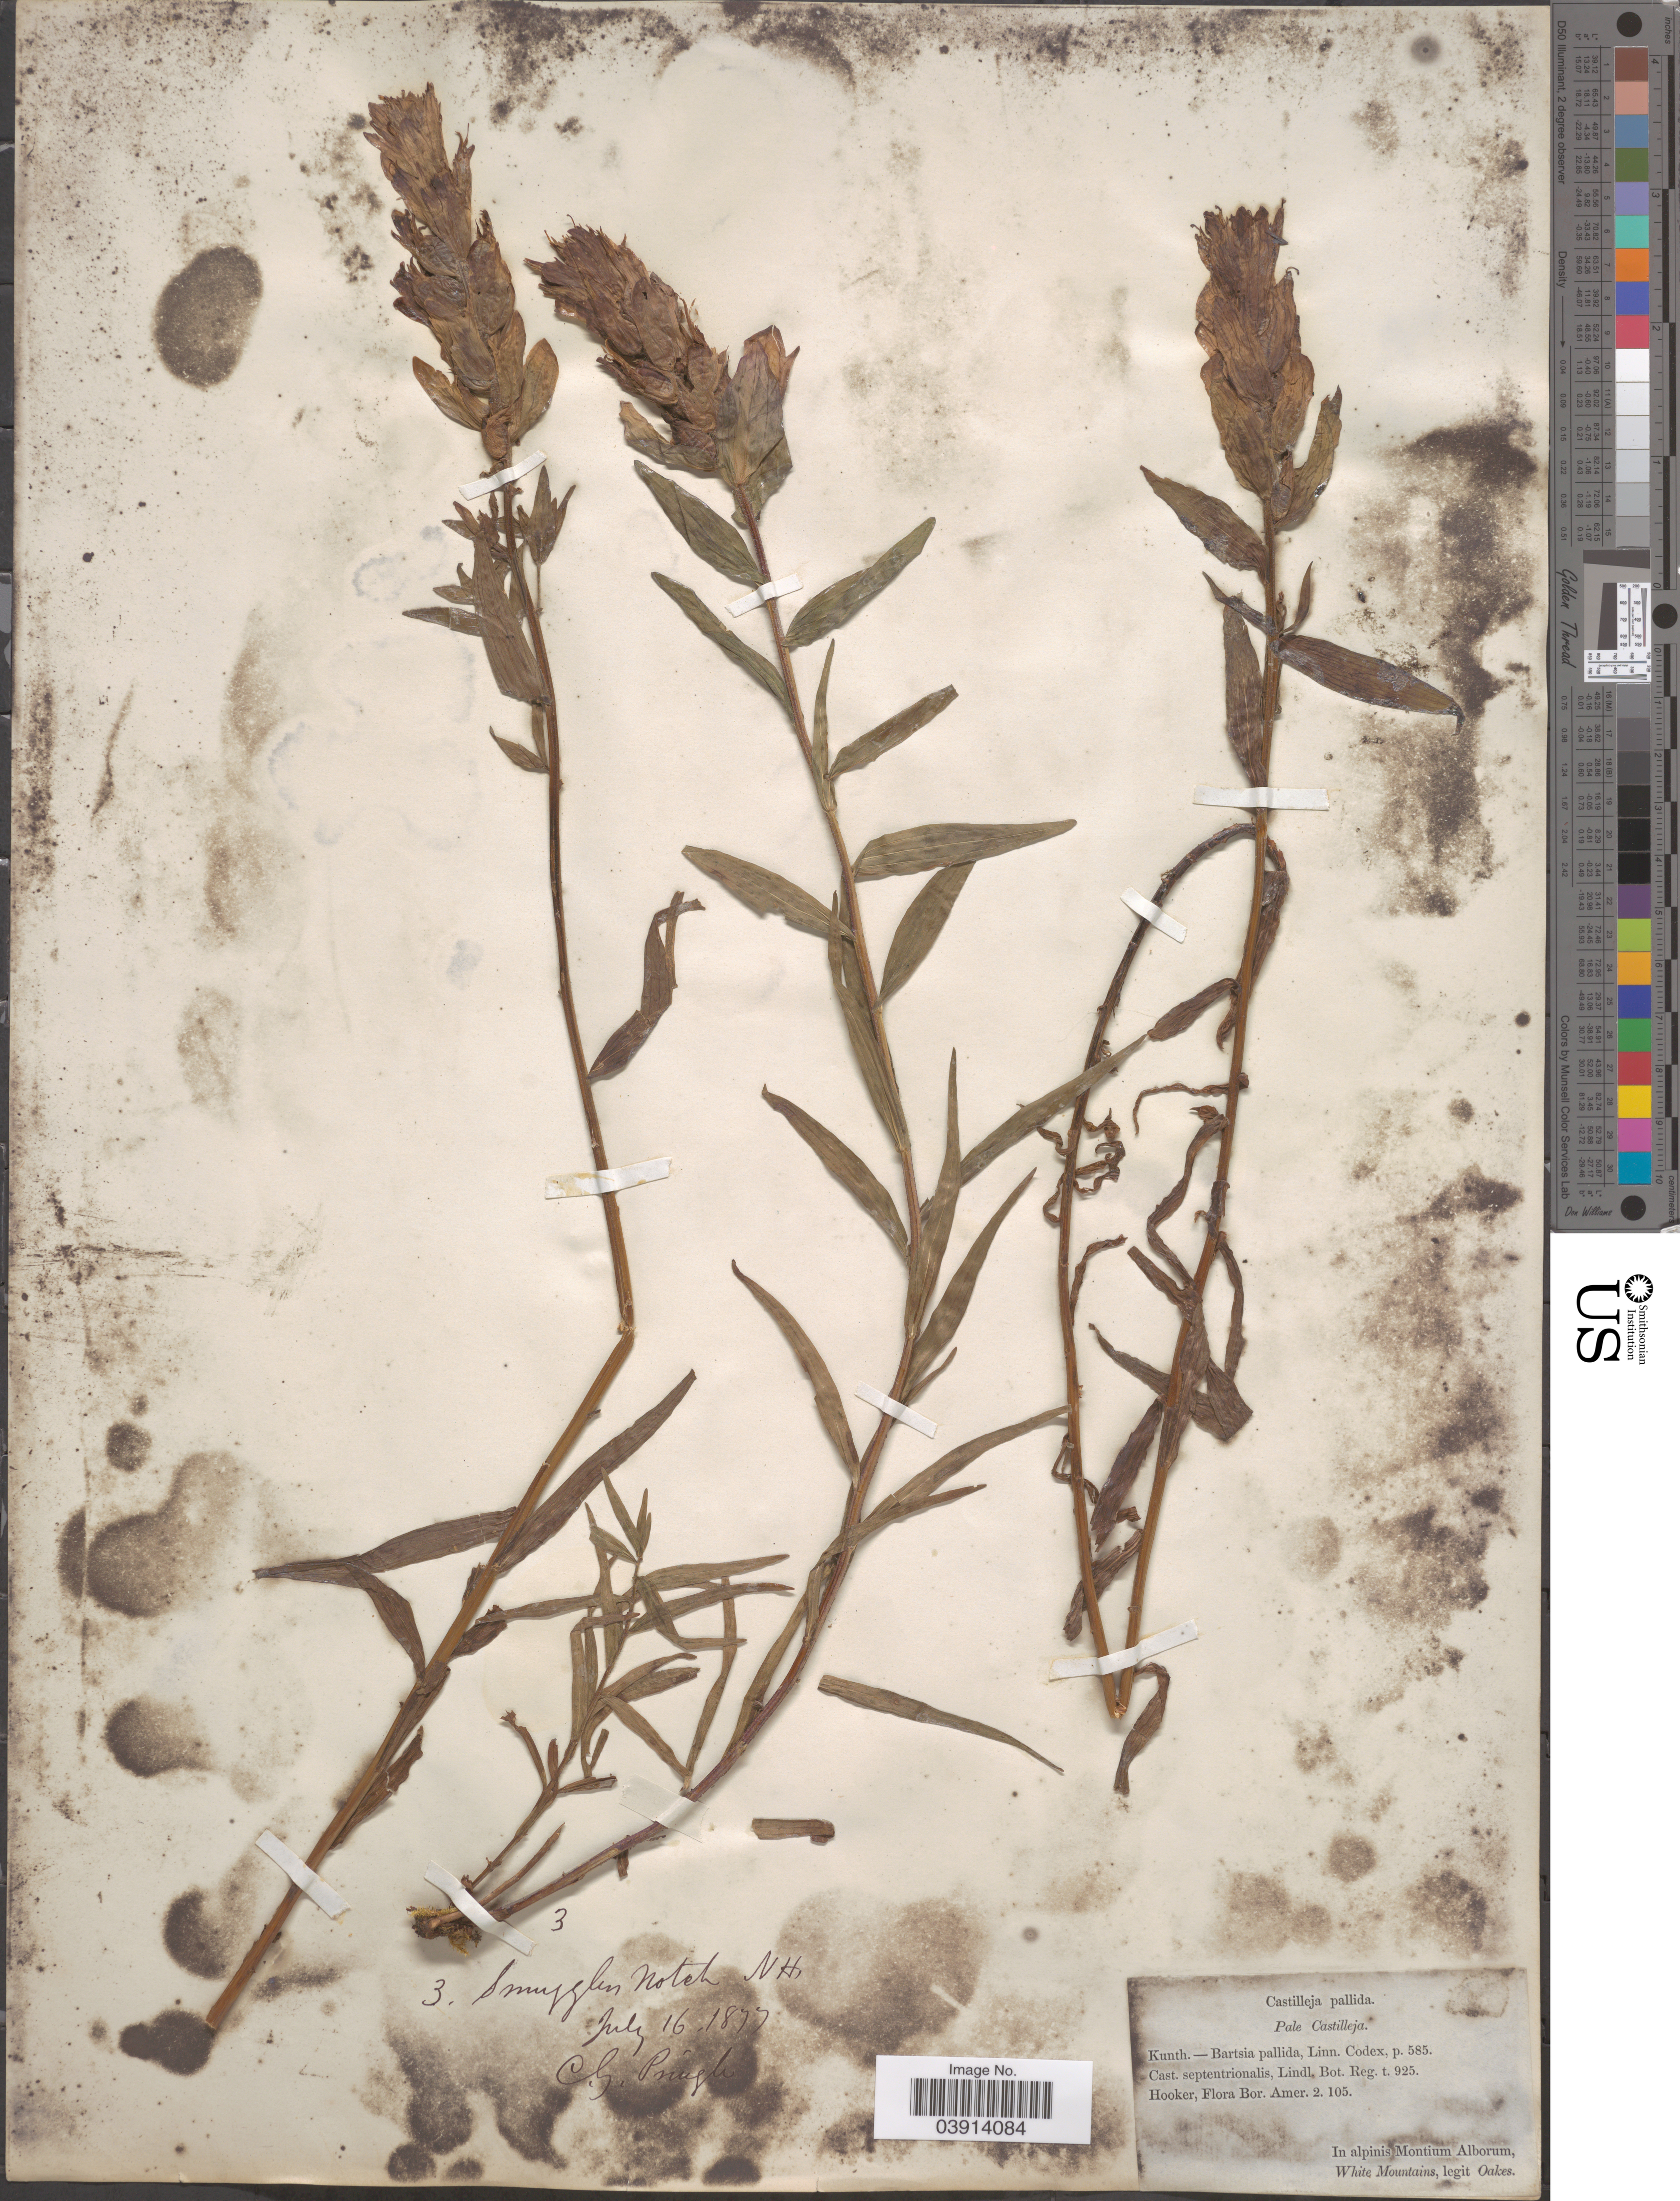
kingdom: Plantae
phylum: Tracheophyta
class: Magnoliopsida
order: Lamiales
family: Orobanchaceae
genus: Castilleja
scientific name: Castilleja septentrionalis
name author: Lindl.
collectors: C. G. Pringle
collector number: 3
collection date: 1877-07-16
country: United States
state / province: New Hampshire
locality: Smugglers Notch.